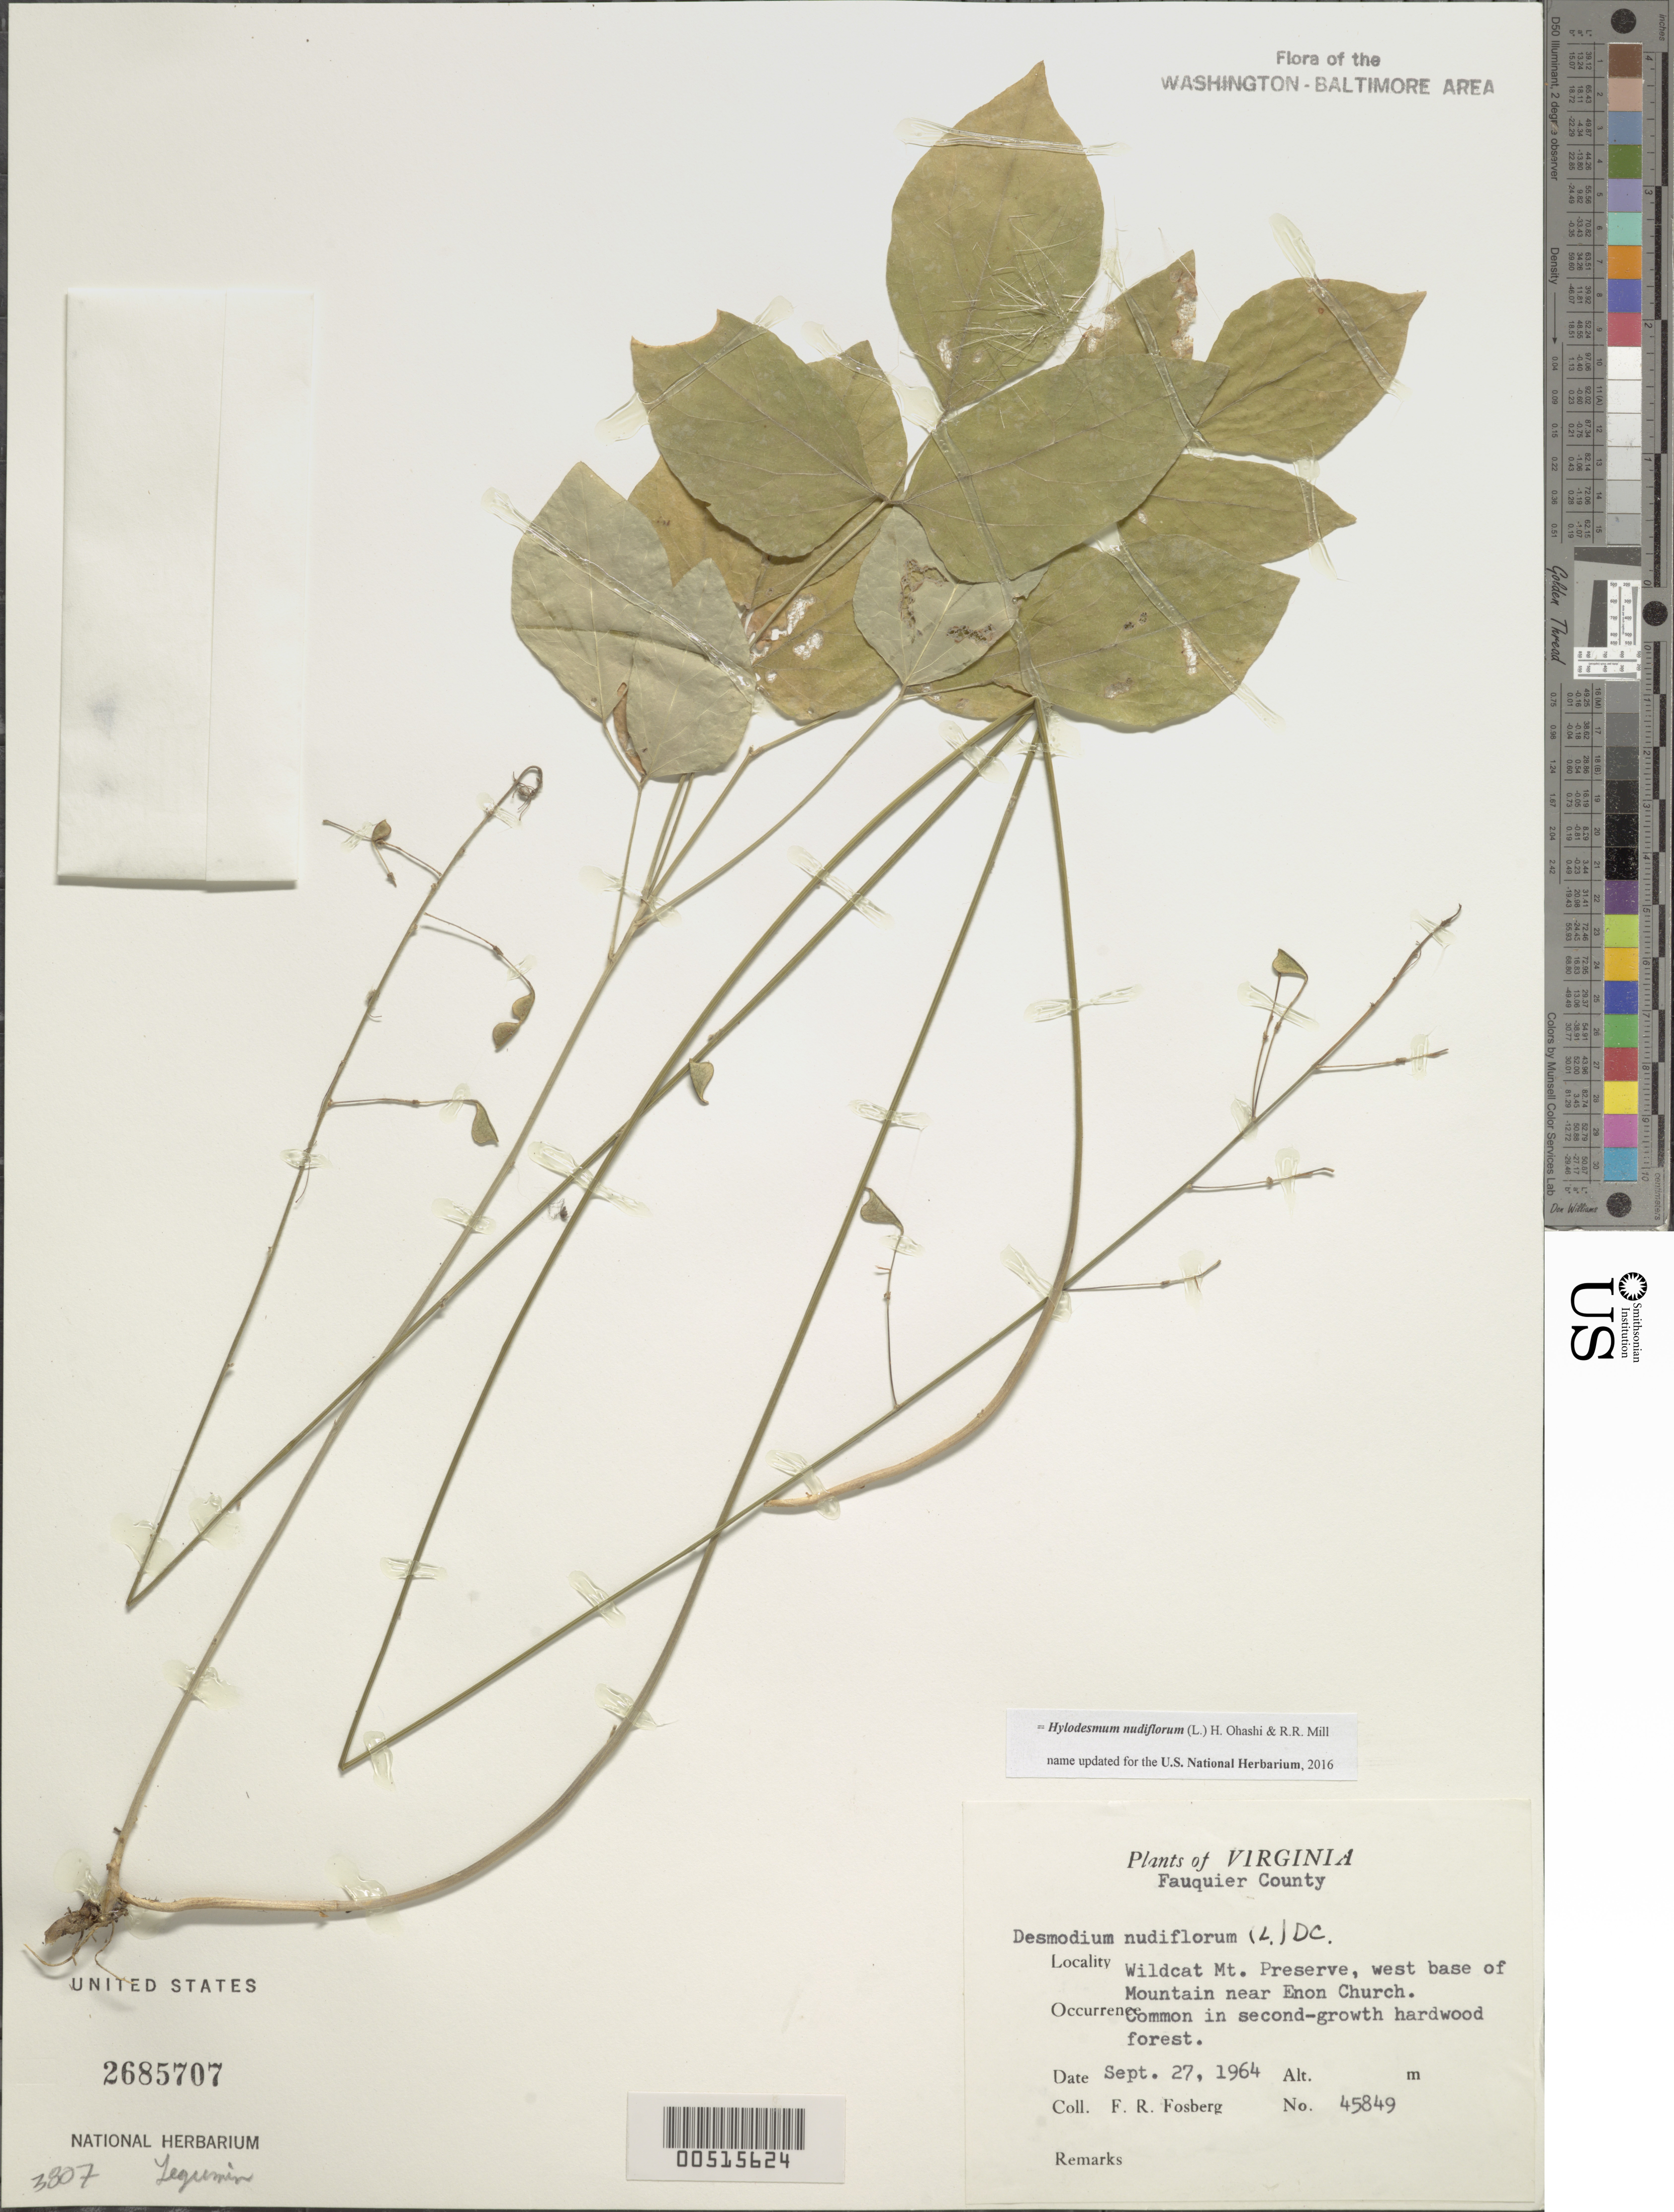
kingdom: Plantae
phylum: Tracheophyta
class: Magnoliopsida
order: Fabales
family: Fabaceae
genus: Hylodesmum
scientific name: Hylodesmum nudiflorum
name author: (L.) H. Ohashi & R.R. Mill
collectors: F. R. Fosberg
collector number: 45849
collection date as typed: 27 Sep 1964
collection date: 1964-09-27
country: United States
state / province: Virginia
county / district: Fauquier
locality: Wildcat Mountain Preserve, west base of mountain near Enon Church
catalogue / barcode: US 2685707